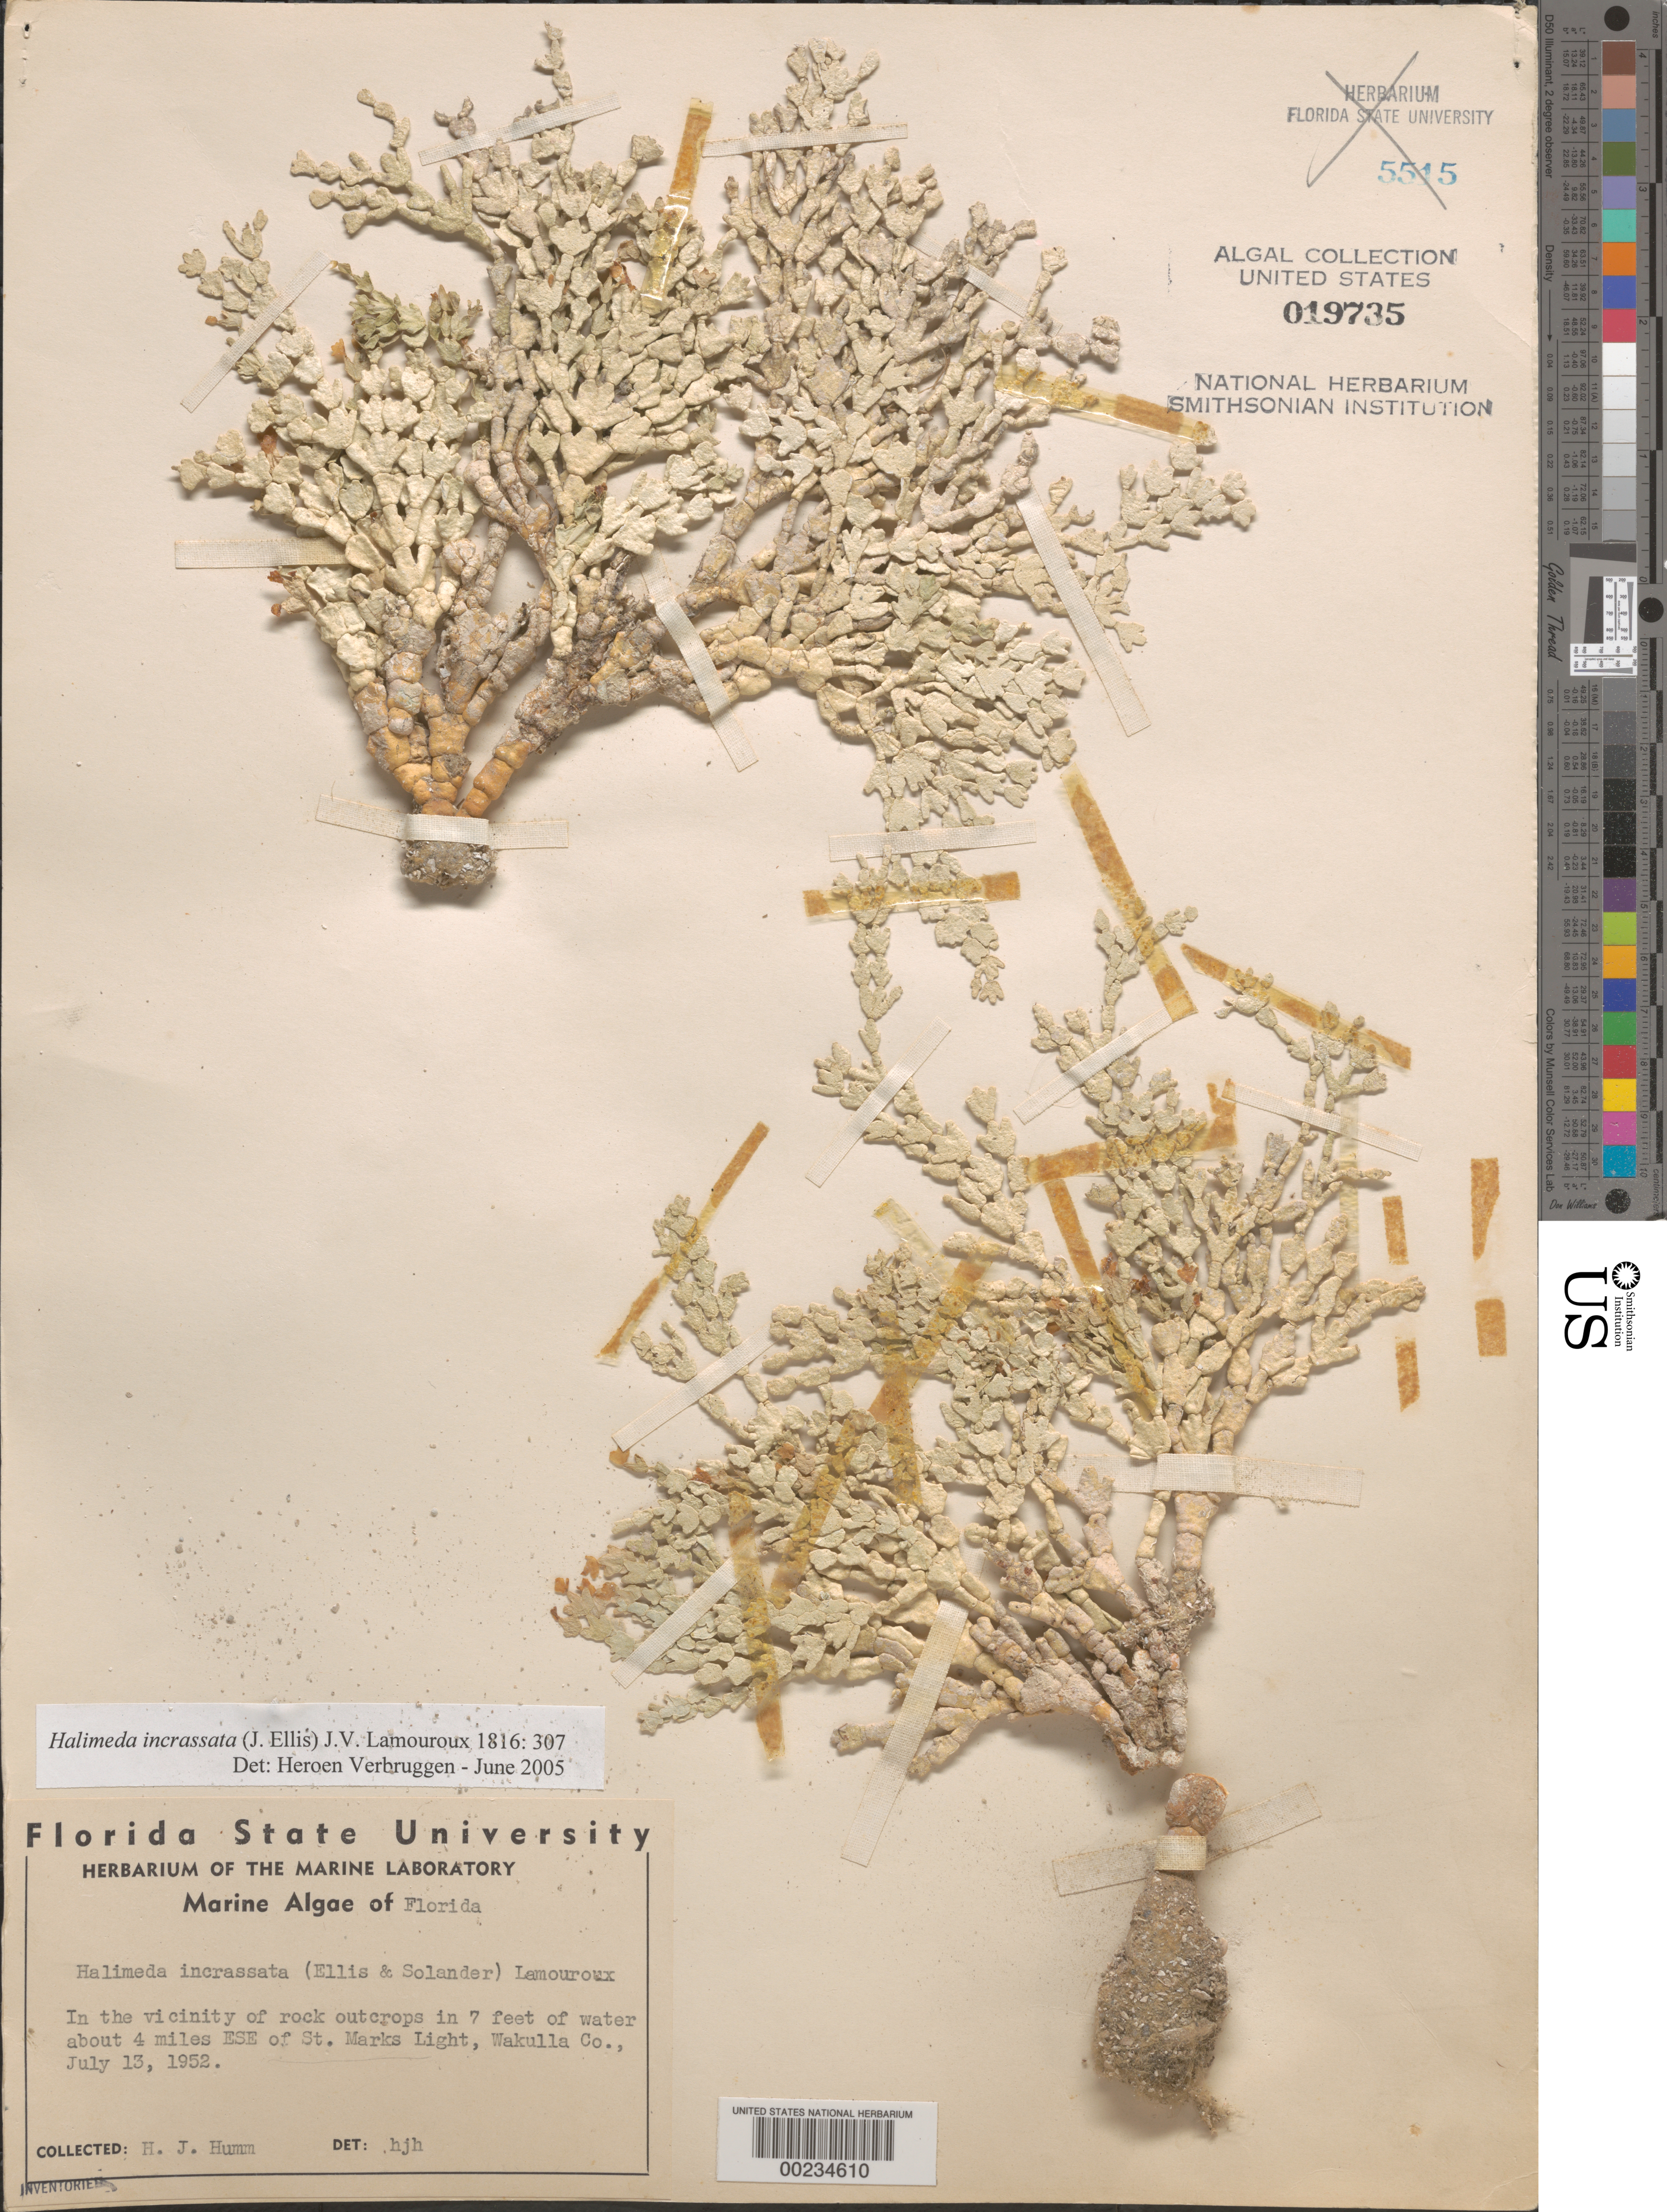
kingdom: Plantae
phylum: Chlorophyta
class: Ulvophyceae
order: Bryopsidales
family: Halimedaceae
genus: Halimeda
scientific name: Halimeda incrassata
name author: (J. Ellis) J.V.Lamouroux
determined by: Humm, Harold J.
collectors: H. J. Humm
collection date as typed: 13 Jul 1952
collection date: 1952-07-13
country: United States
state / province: Florida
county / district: Wakulla County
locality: Ca. 4 miles east southeast of St. Marks Lighthouse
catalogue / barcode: US 19735